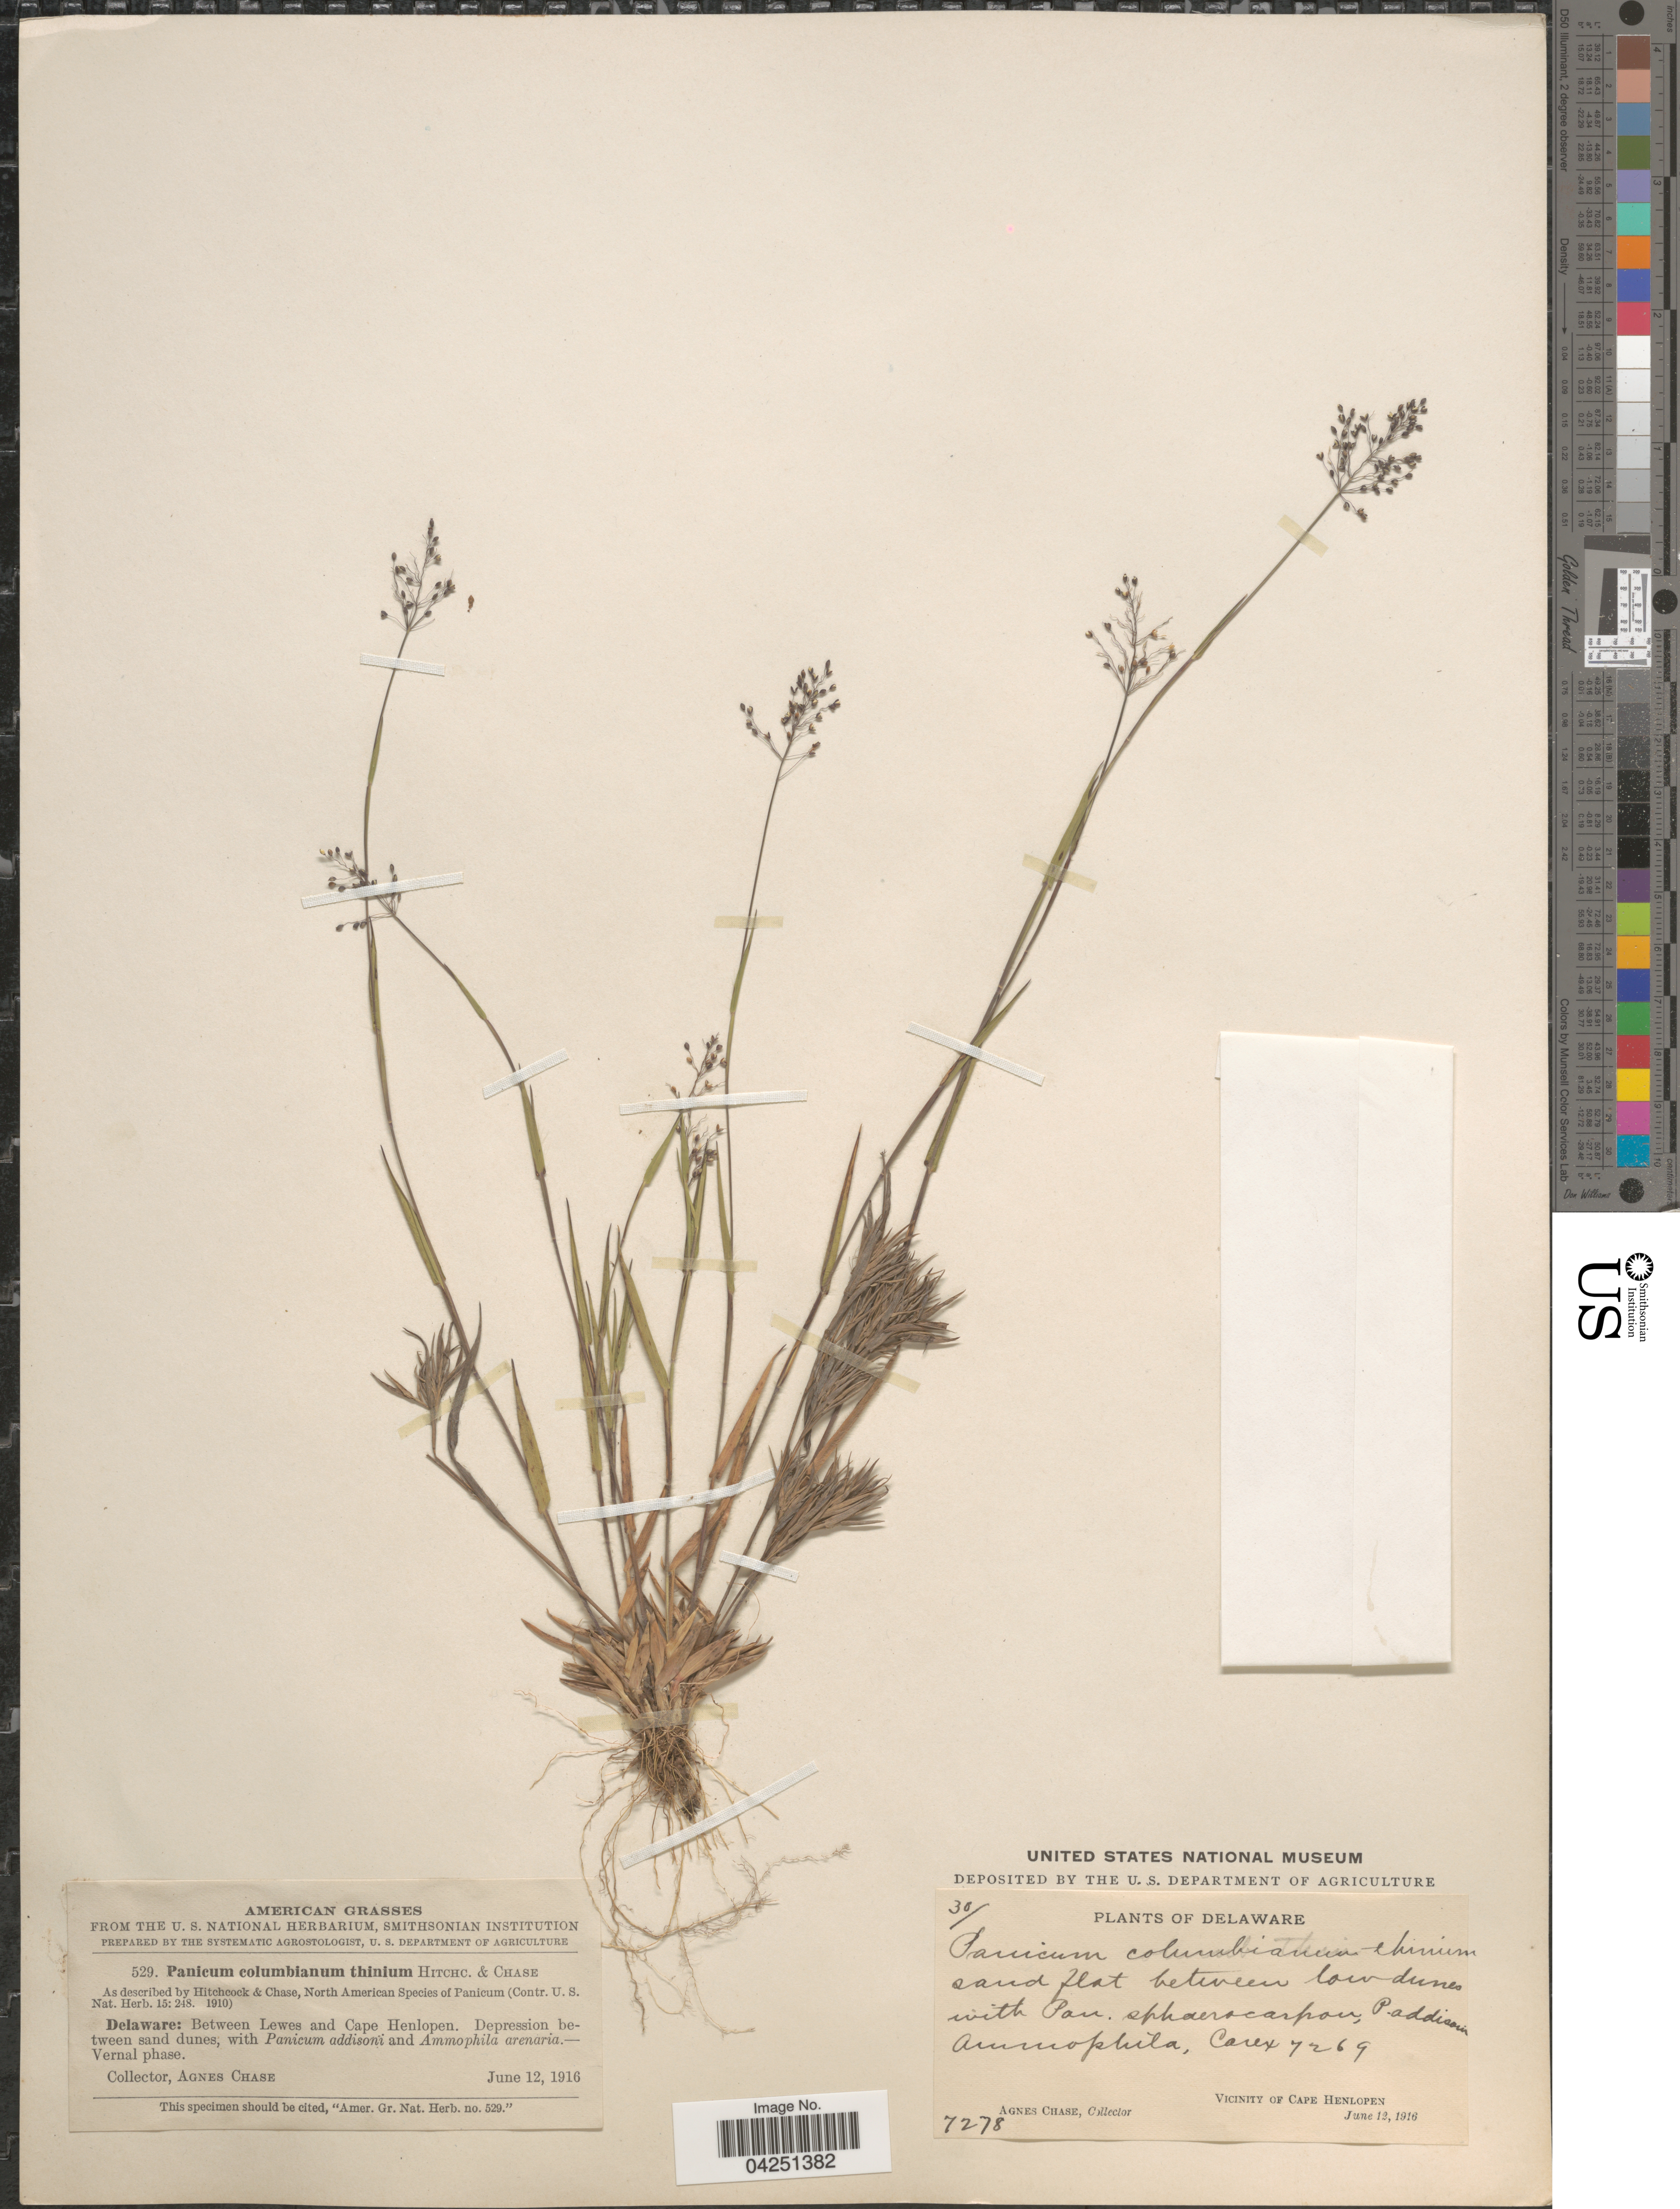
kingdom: Plantae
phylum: Tracheophyta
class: Liliopsida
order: Poales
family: Poaceae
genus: Dichanthelium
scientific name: Dichanthelium acuminatum var. acuminatum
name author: (Sw.) Gould & C.A. Clark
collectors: A. Chase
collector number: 529/7278/30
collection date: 1916-06-12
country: United States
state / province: Delaware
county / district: Sussex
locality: Between Lewes and Cape Henlopen. Depression between sand dunes. Between low dunes. Carex 7269. Vicinity of Cape Henlopen.